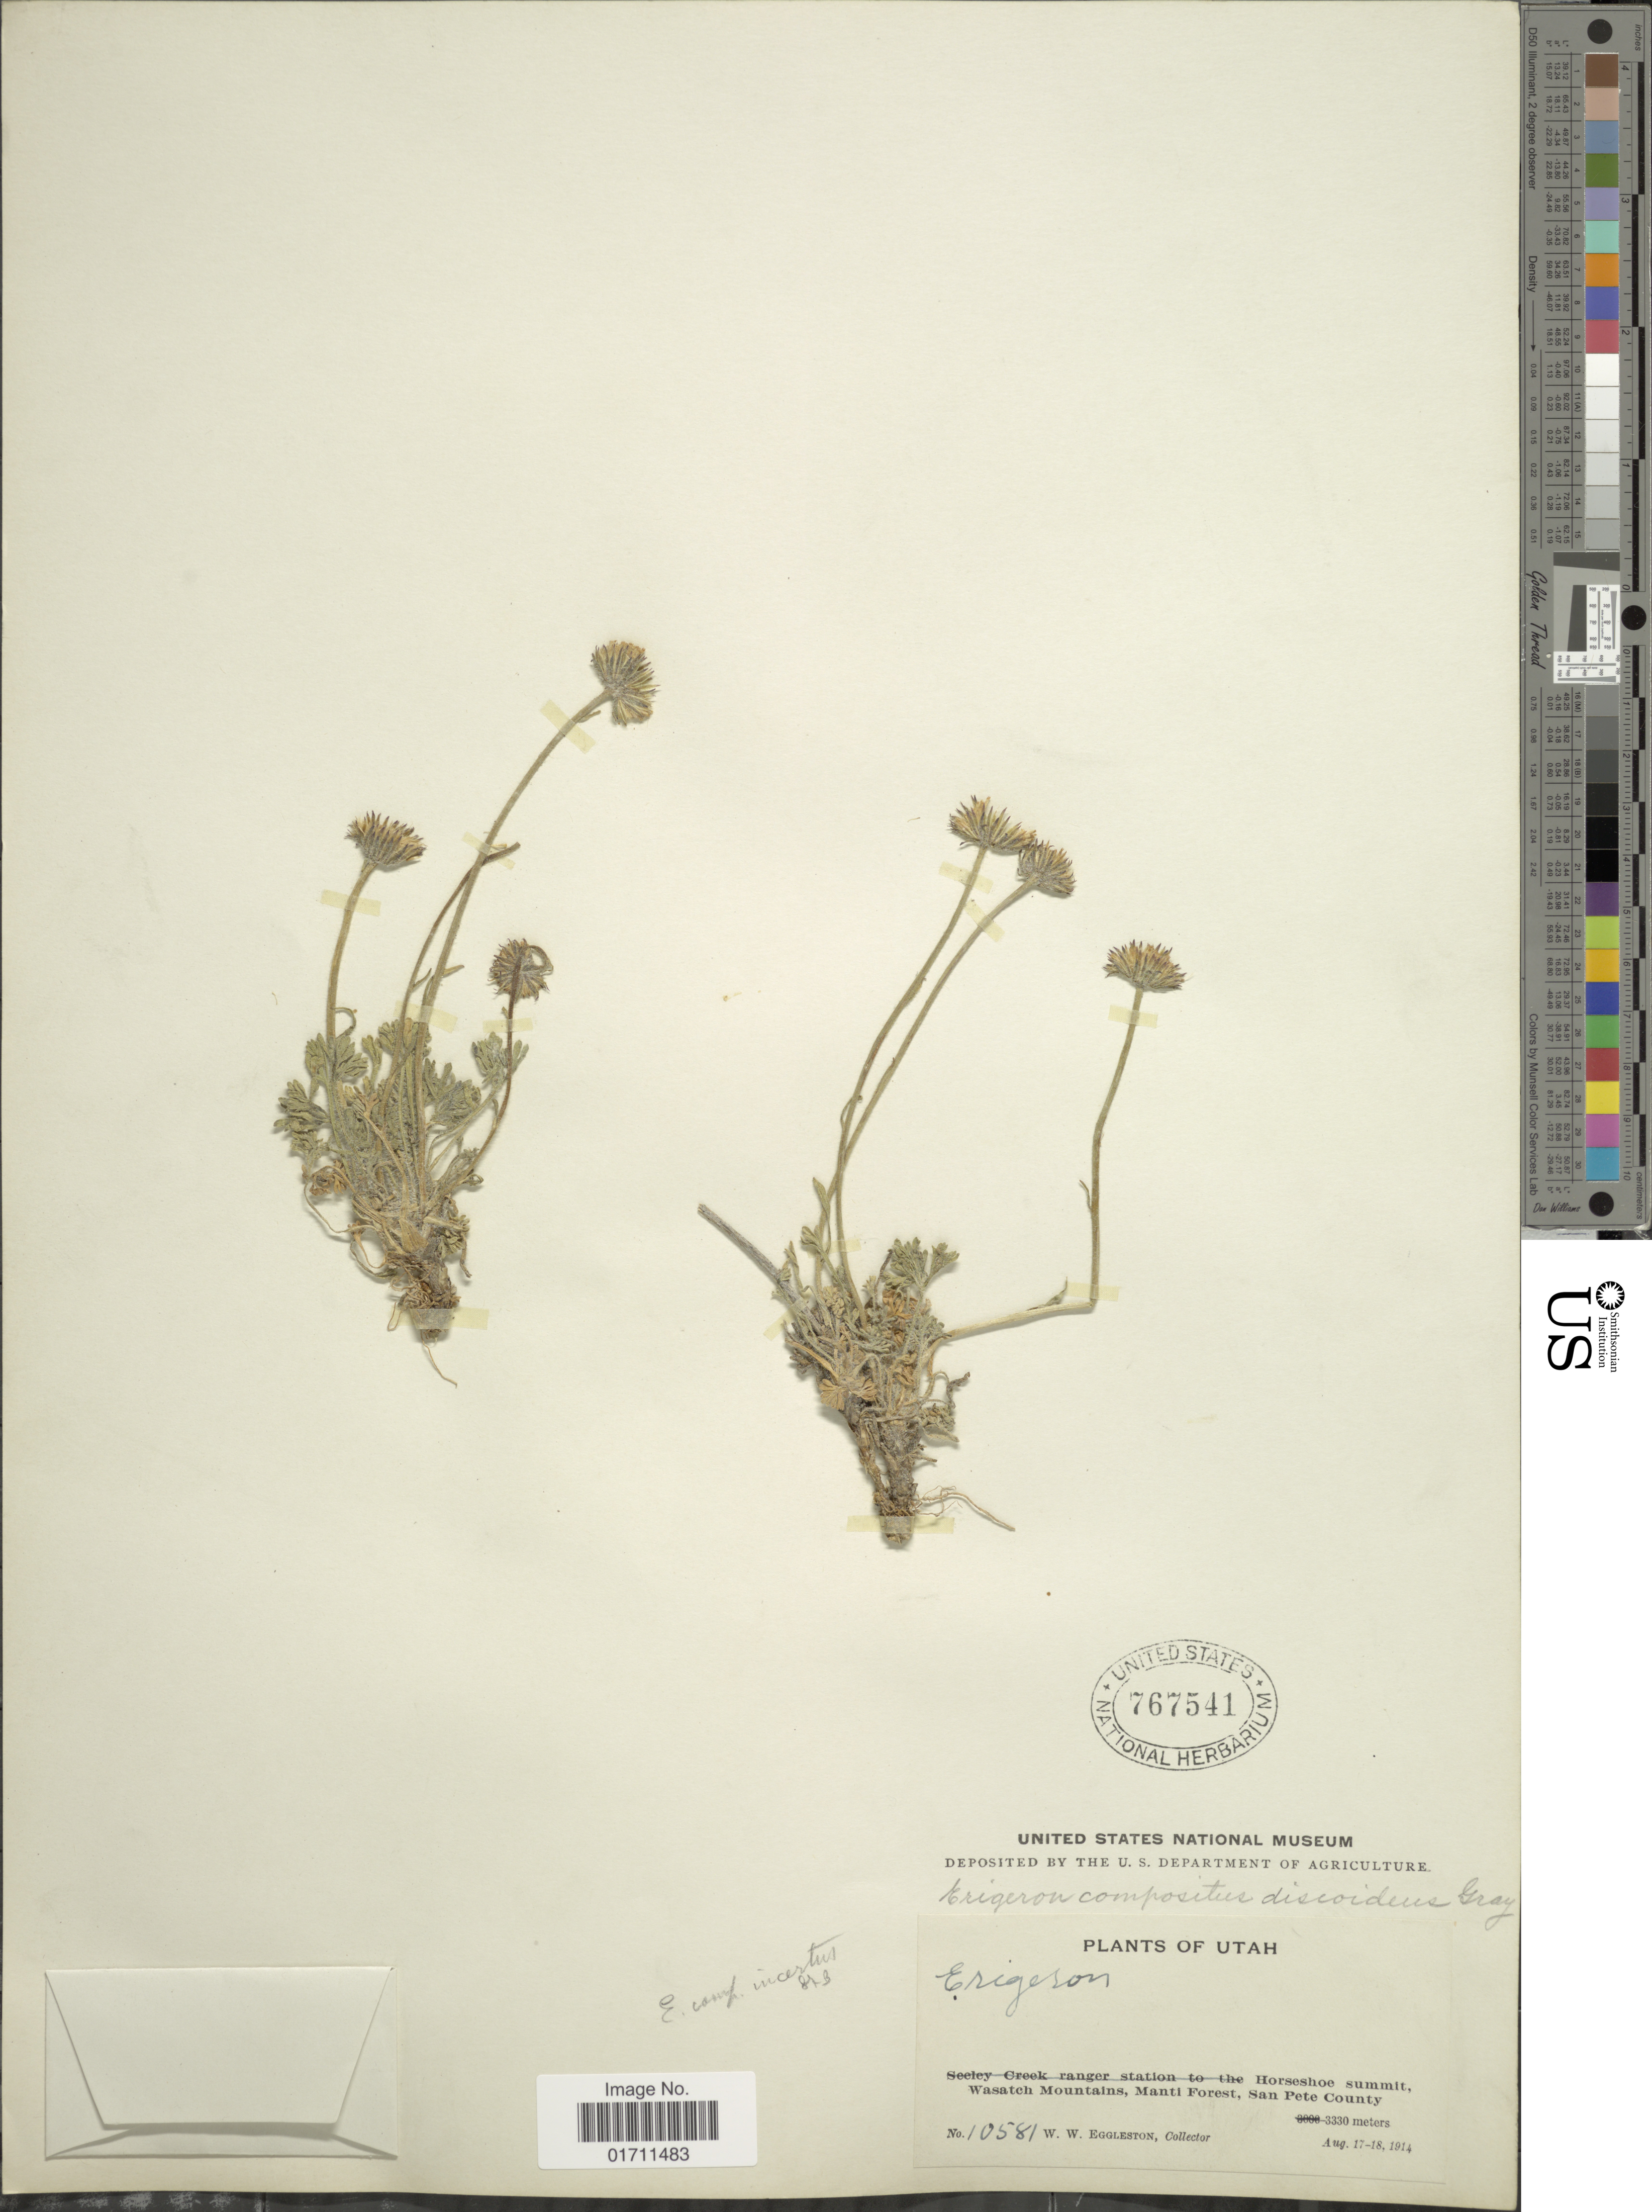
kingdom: Plantae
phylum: Tracheophyta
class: Magnoliopsida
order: Asterales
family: Asteraceae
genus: Erigeron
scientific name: Erigeron compositus var. incertus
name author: A. Nelson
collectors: W. W. Eggleston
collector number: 10581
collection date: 1914-08-17/1914-08-18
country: United States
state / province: Utah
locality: Horseshoe summit, Wasatch Mountains, manti Forest, San Pete County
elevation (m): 3330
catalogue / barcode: US 767541